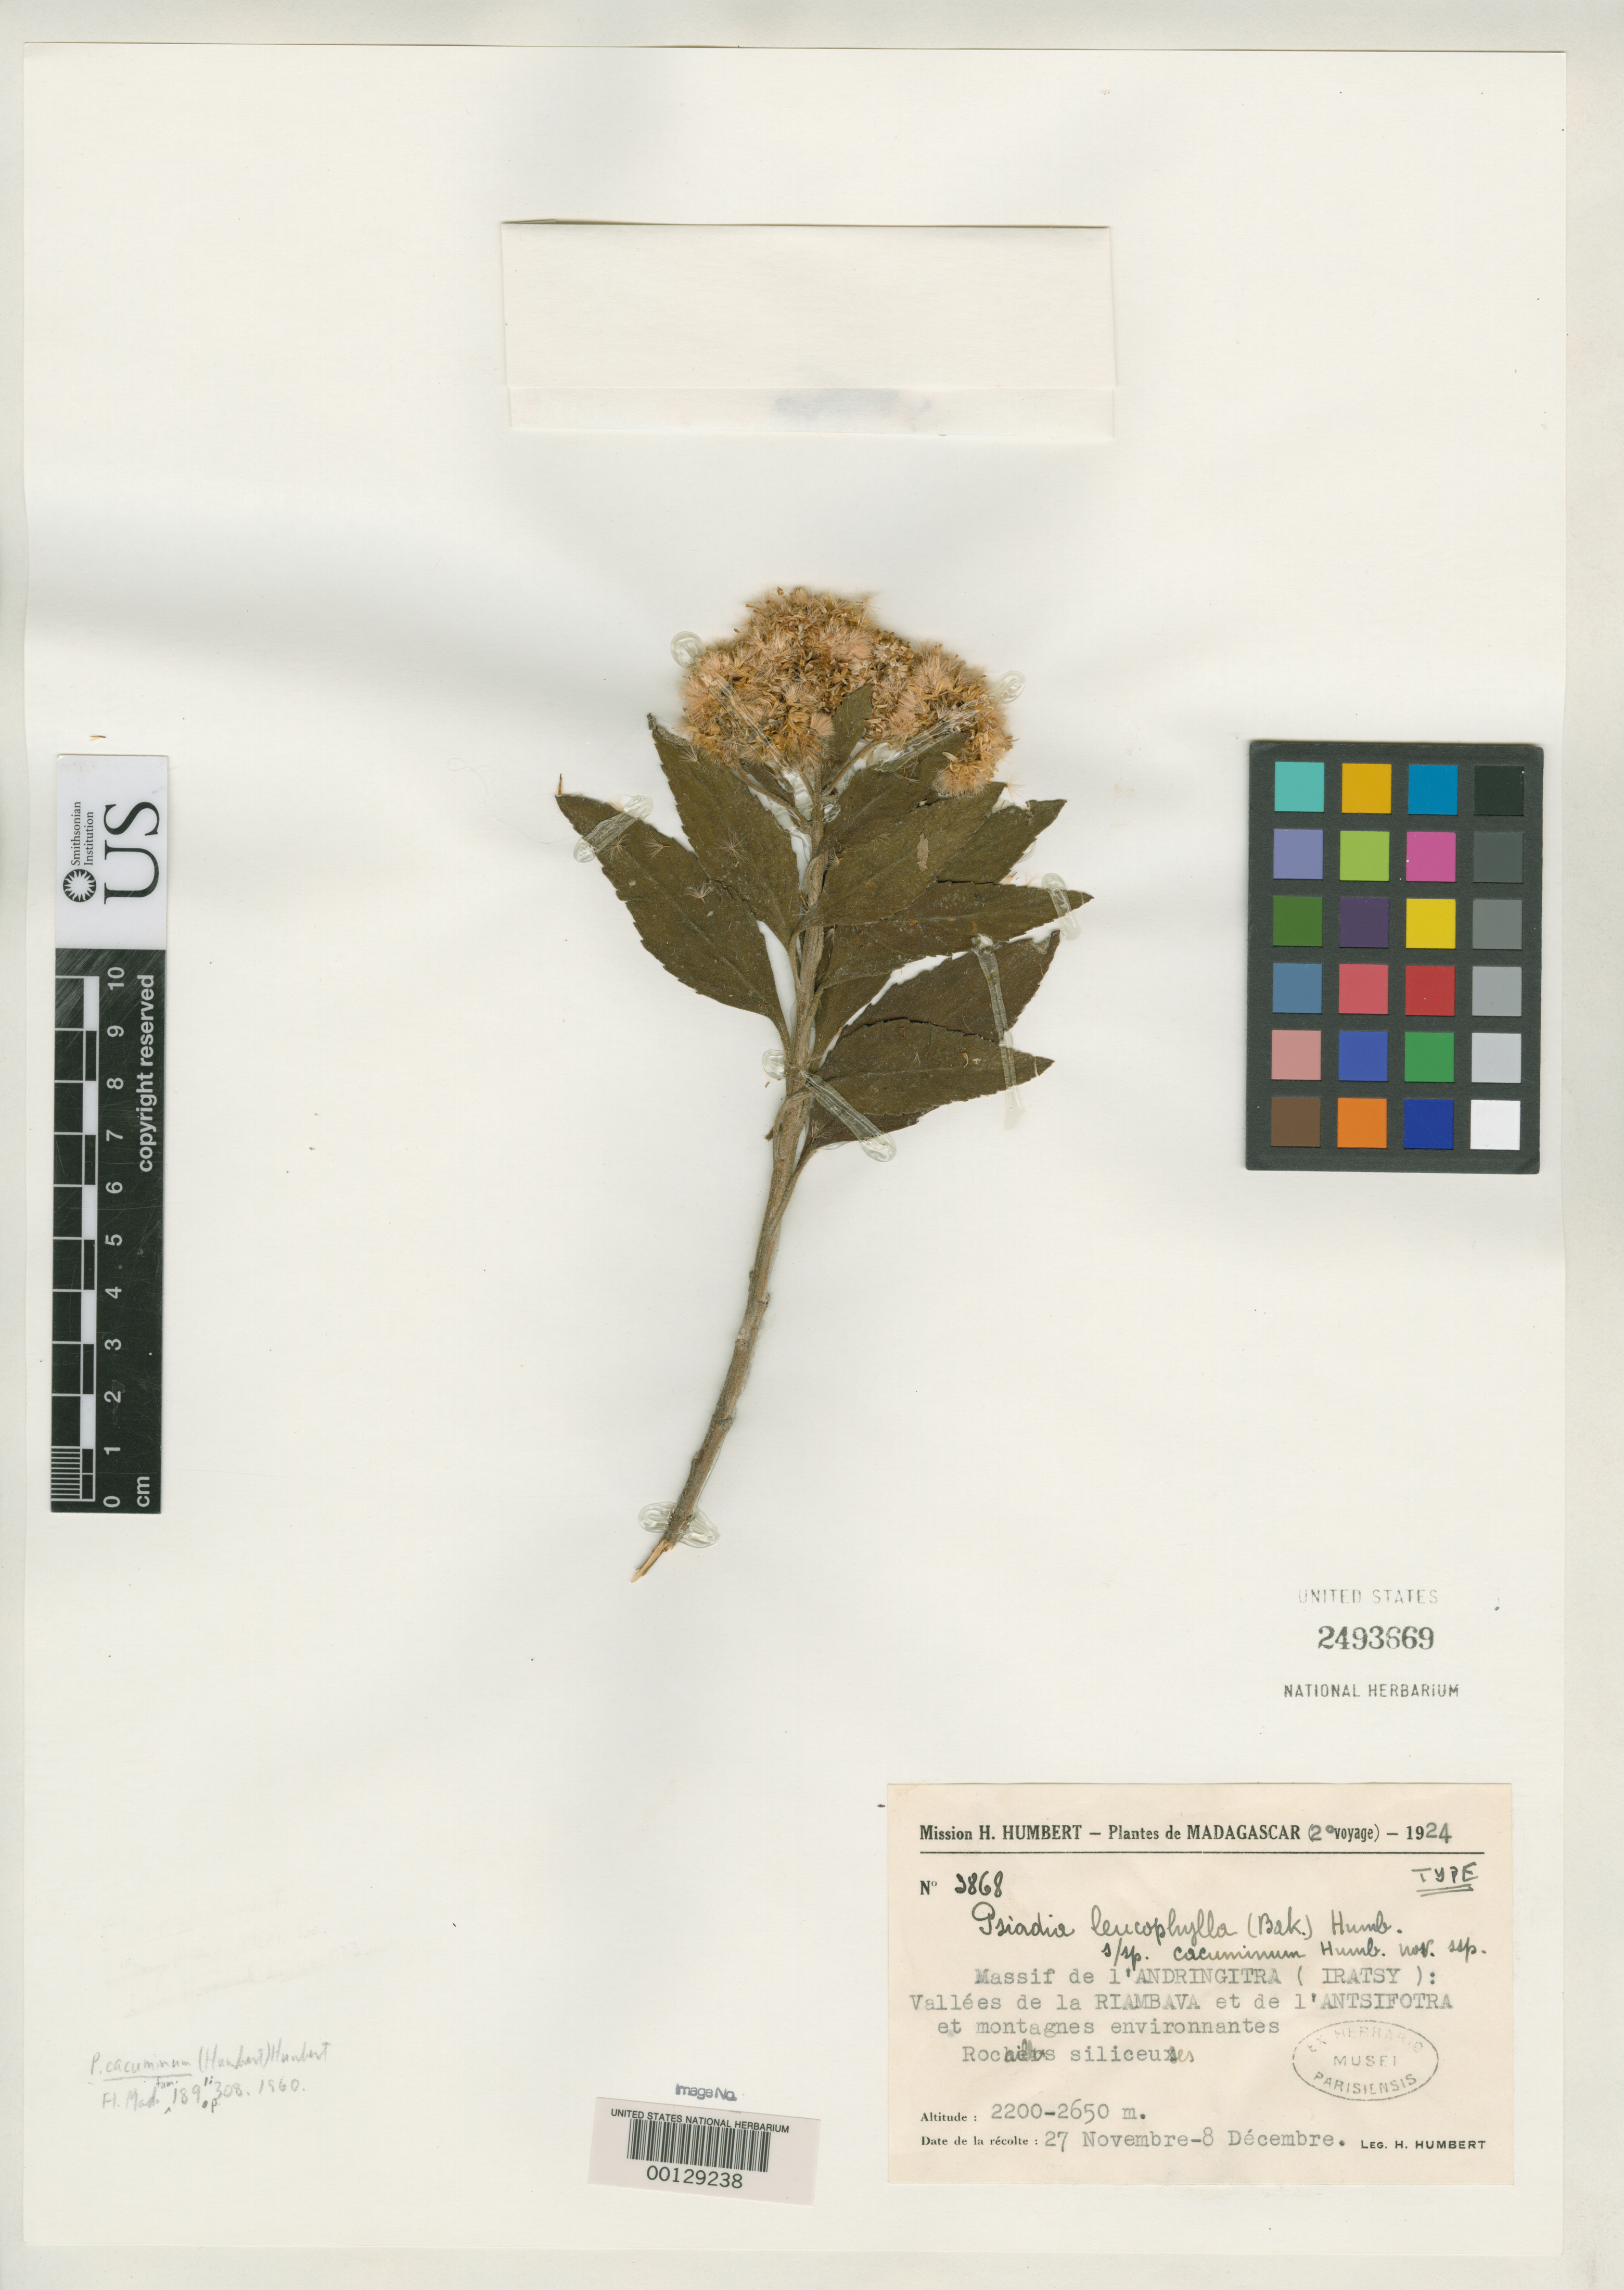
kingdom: Plantae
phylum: Tracheophyta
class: Magnoliopsida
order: Asterales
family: Asteraceae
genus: Psiadia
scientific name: Psiadia leucophylla subsp. cacuminum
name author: Humbert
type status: Syntype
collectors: H. Humbert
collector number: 3868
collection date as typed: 08 Dec 1924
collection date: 1924-12-08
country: Madagascar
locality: l'Andringitra Massif, Iratsy.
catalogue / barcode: US 2493669